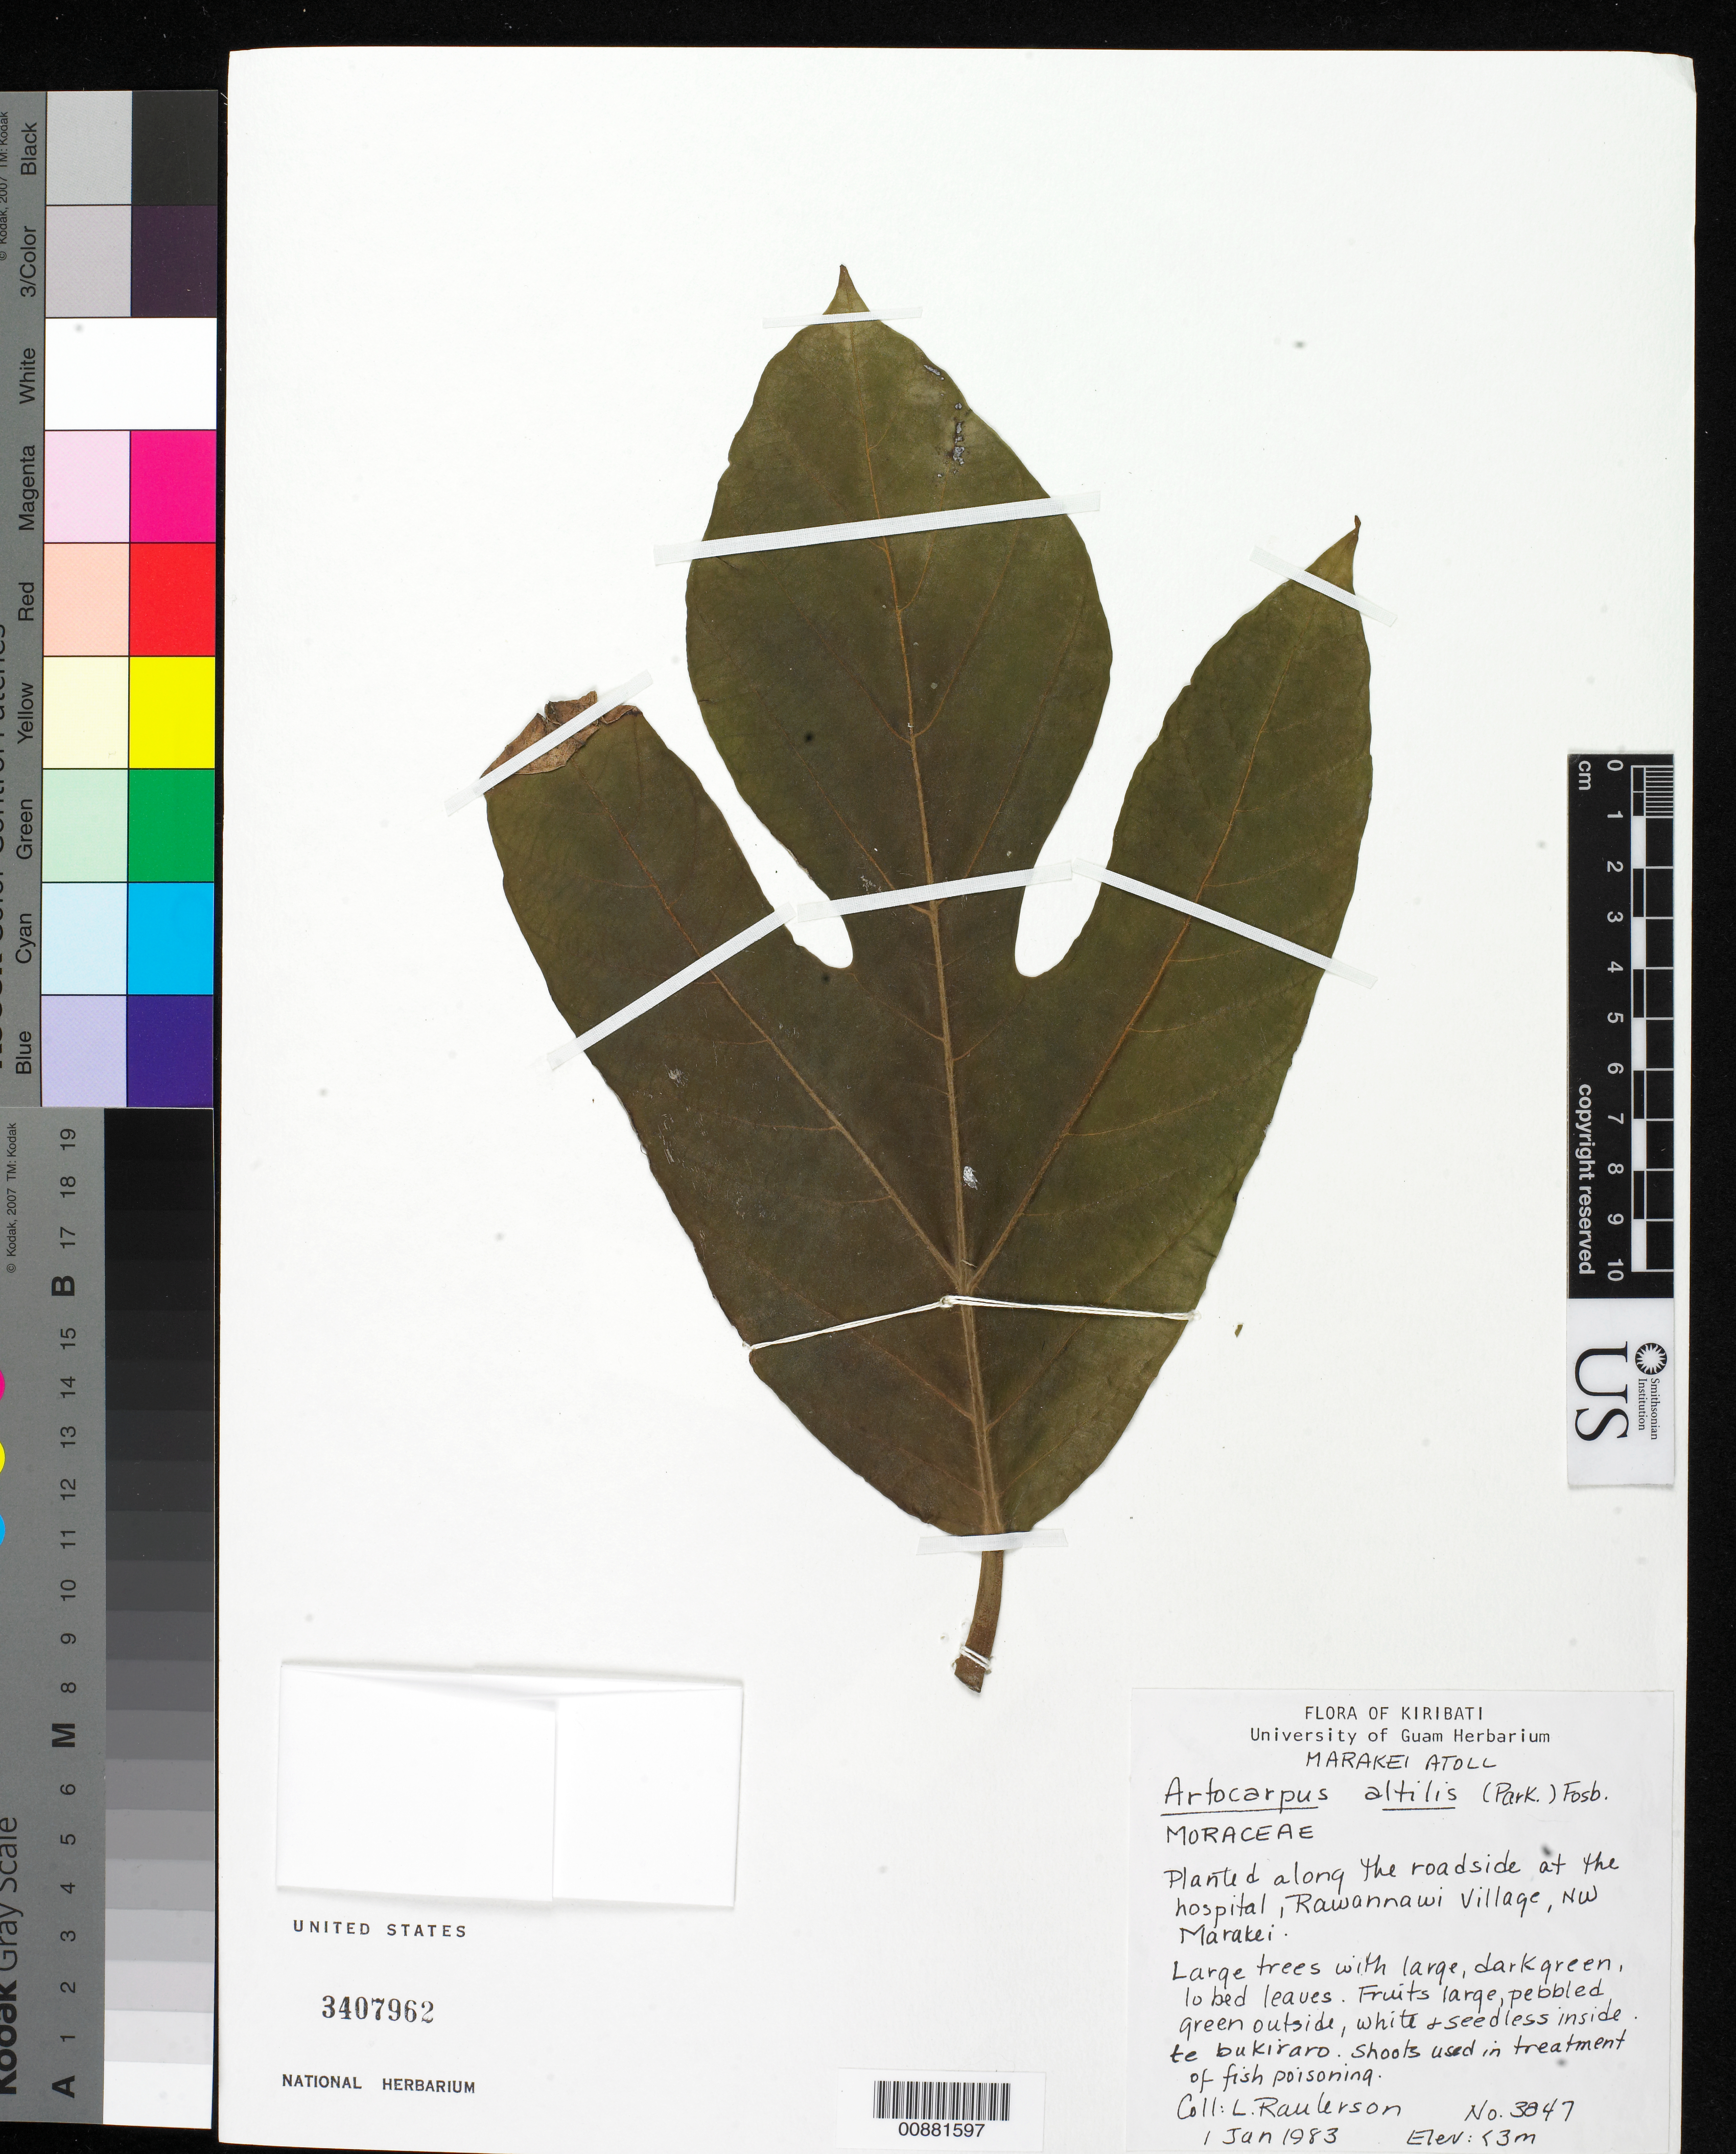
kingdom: Plantae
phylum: Tracheophyta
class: Magnoliopsida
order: Rosales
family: Moraceae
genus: Artocarpus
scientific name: Artocarpus altilis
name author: (Parkinson) Fosberg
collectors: L. Raulerson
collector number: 3847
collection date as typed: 01 Jan 1983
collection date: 1983-01-01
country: Kiribati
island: Marakei Atoll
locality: Planted along the roadside at the hospital, Rawannawi Village, NW Marakei.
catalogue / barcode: US 3407962